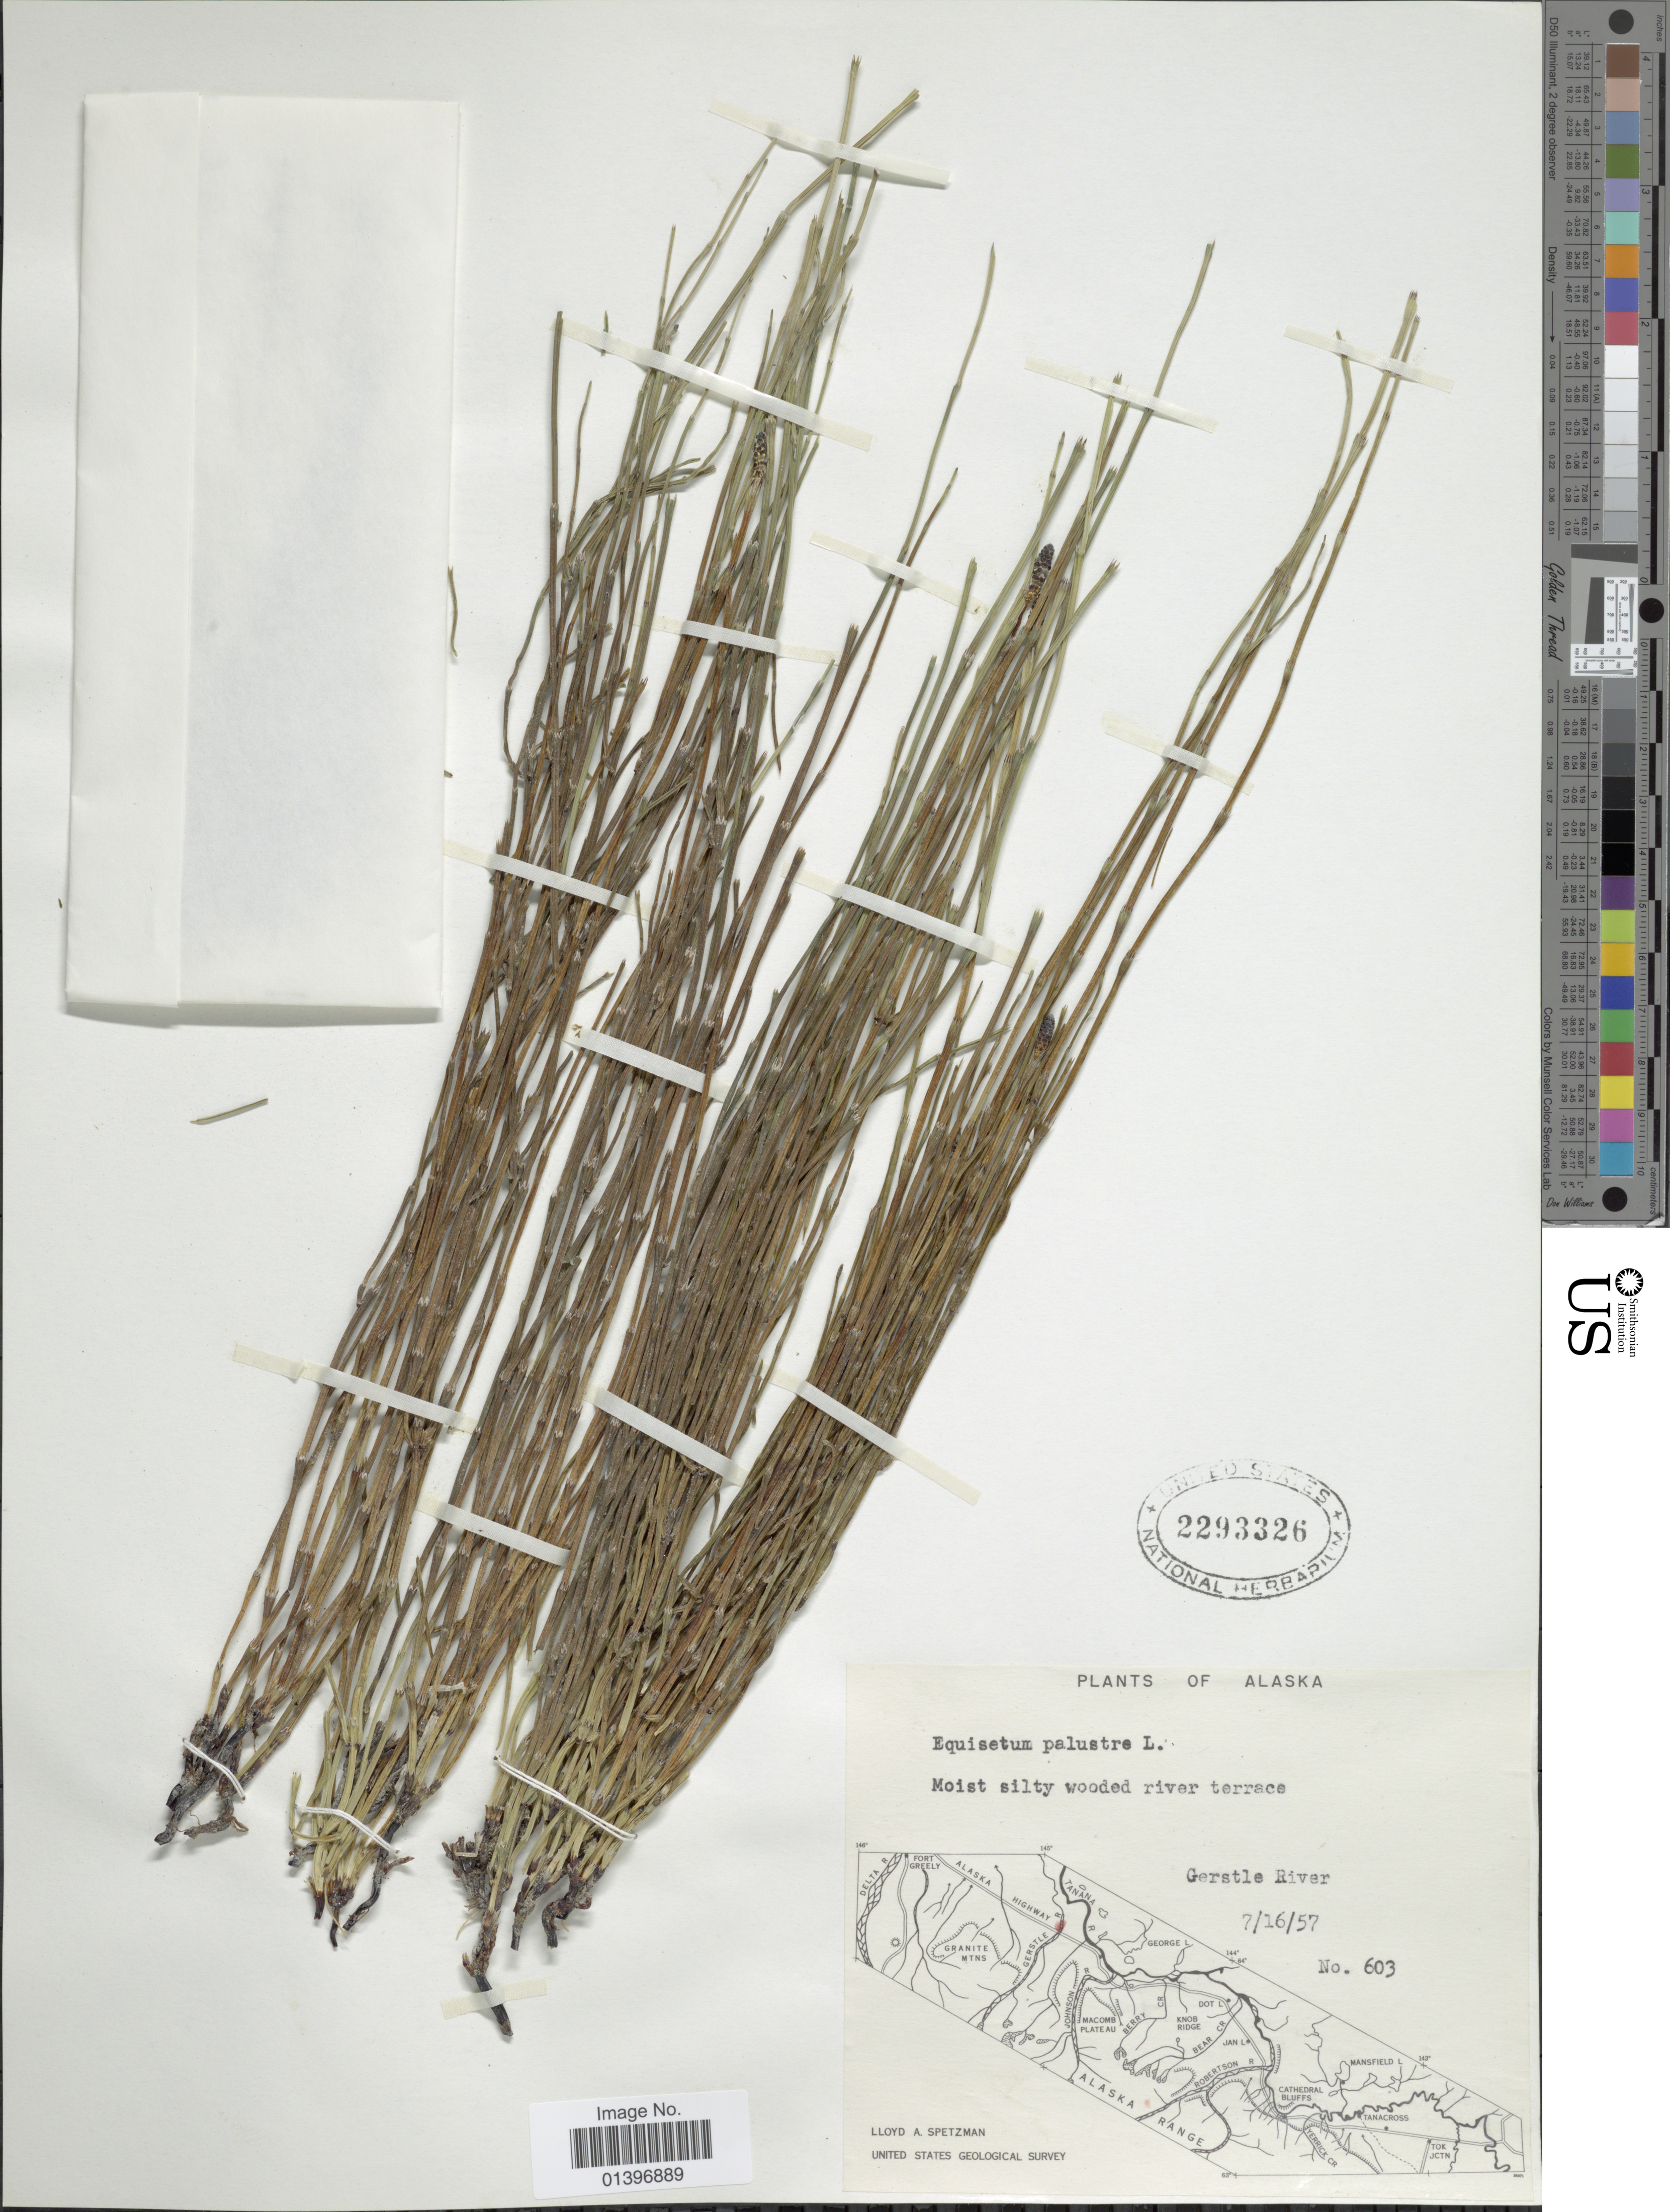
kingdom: Plantae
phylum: Tracheophyta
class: Polypodiopsida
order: Equisetales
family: Equisetaceae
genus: Equisetum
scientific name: Equisetum palustre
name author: L.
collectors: L. Spetzman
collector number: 603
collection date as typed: Transcribed d/m/y: 16/7/57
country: United States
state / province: Alaska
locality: Moist silty wooded river terrace, Gerstle River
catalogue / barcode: US 2293326